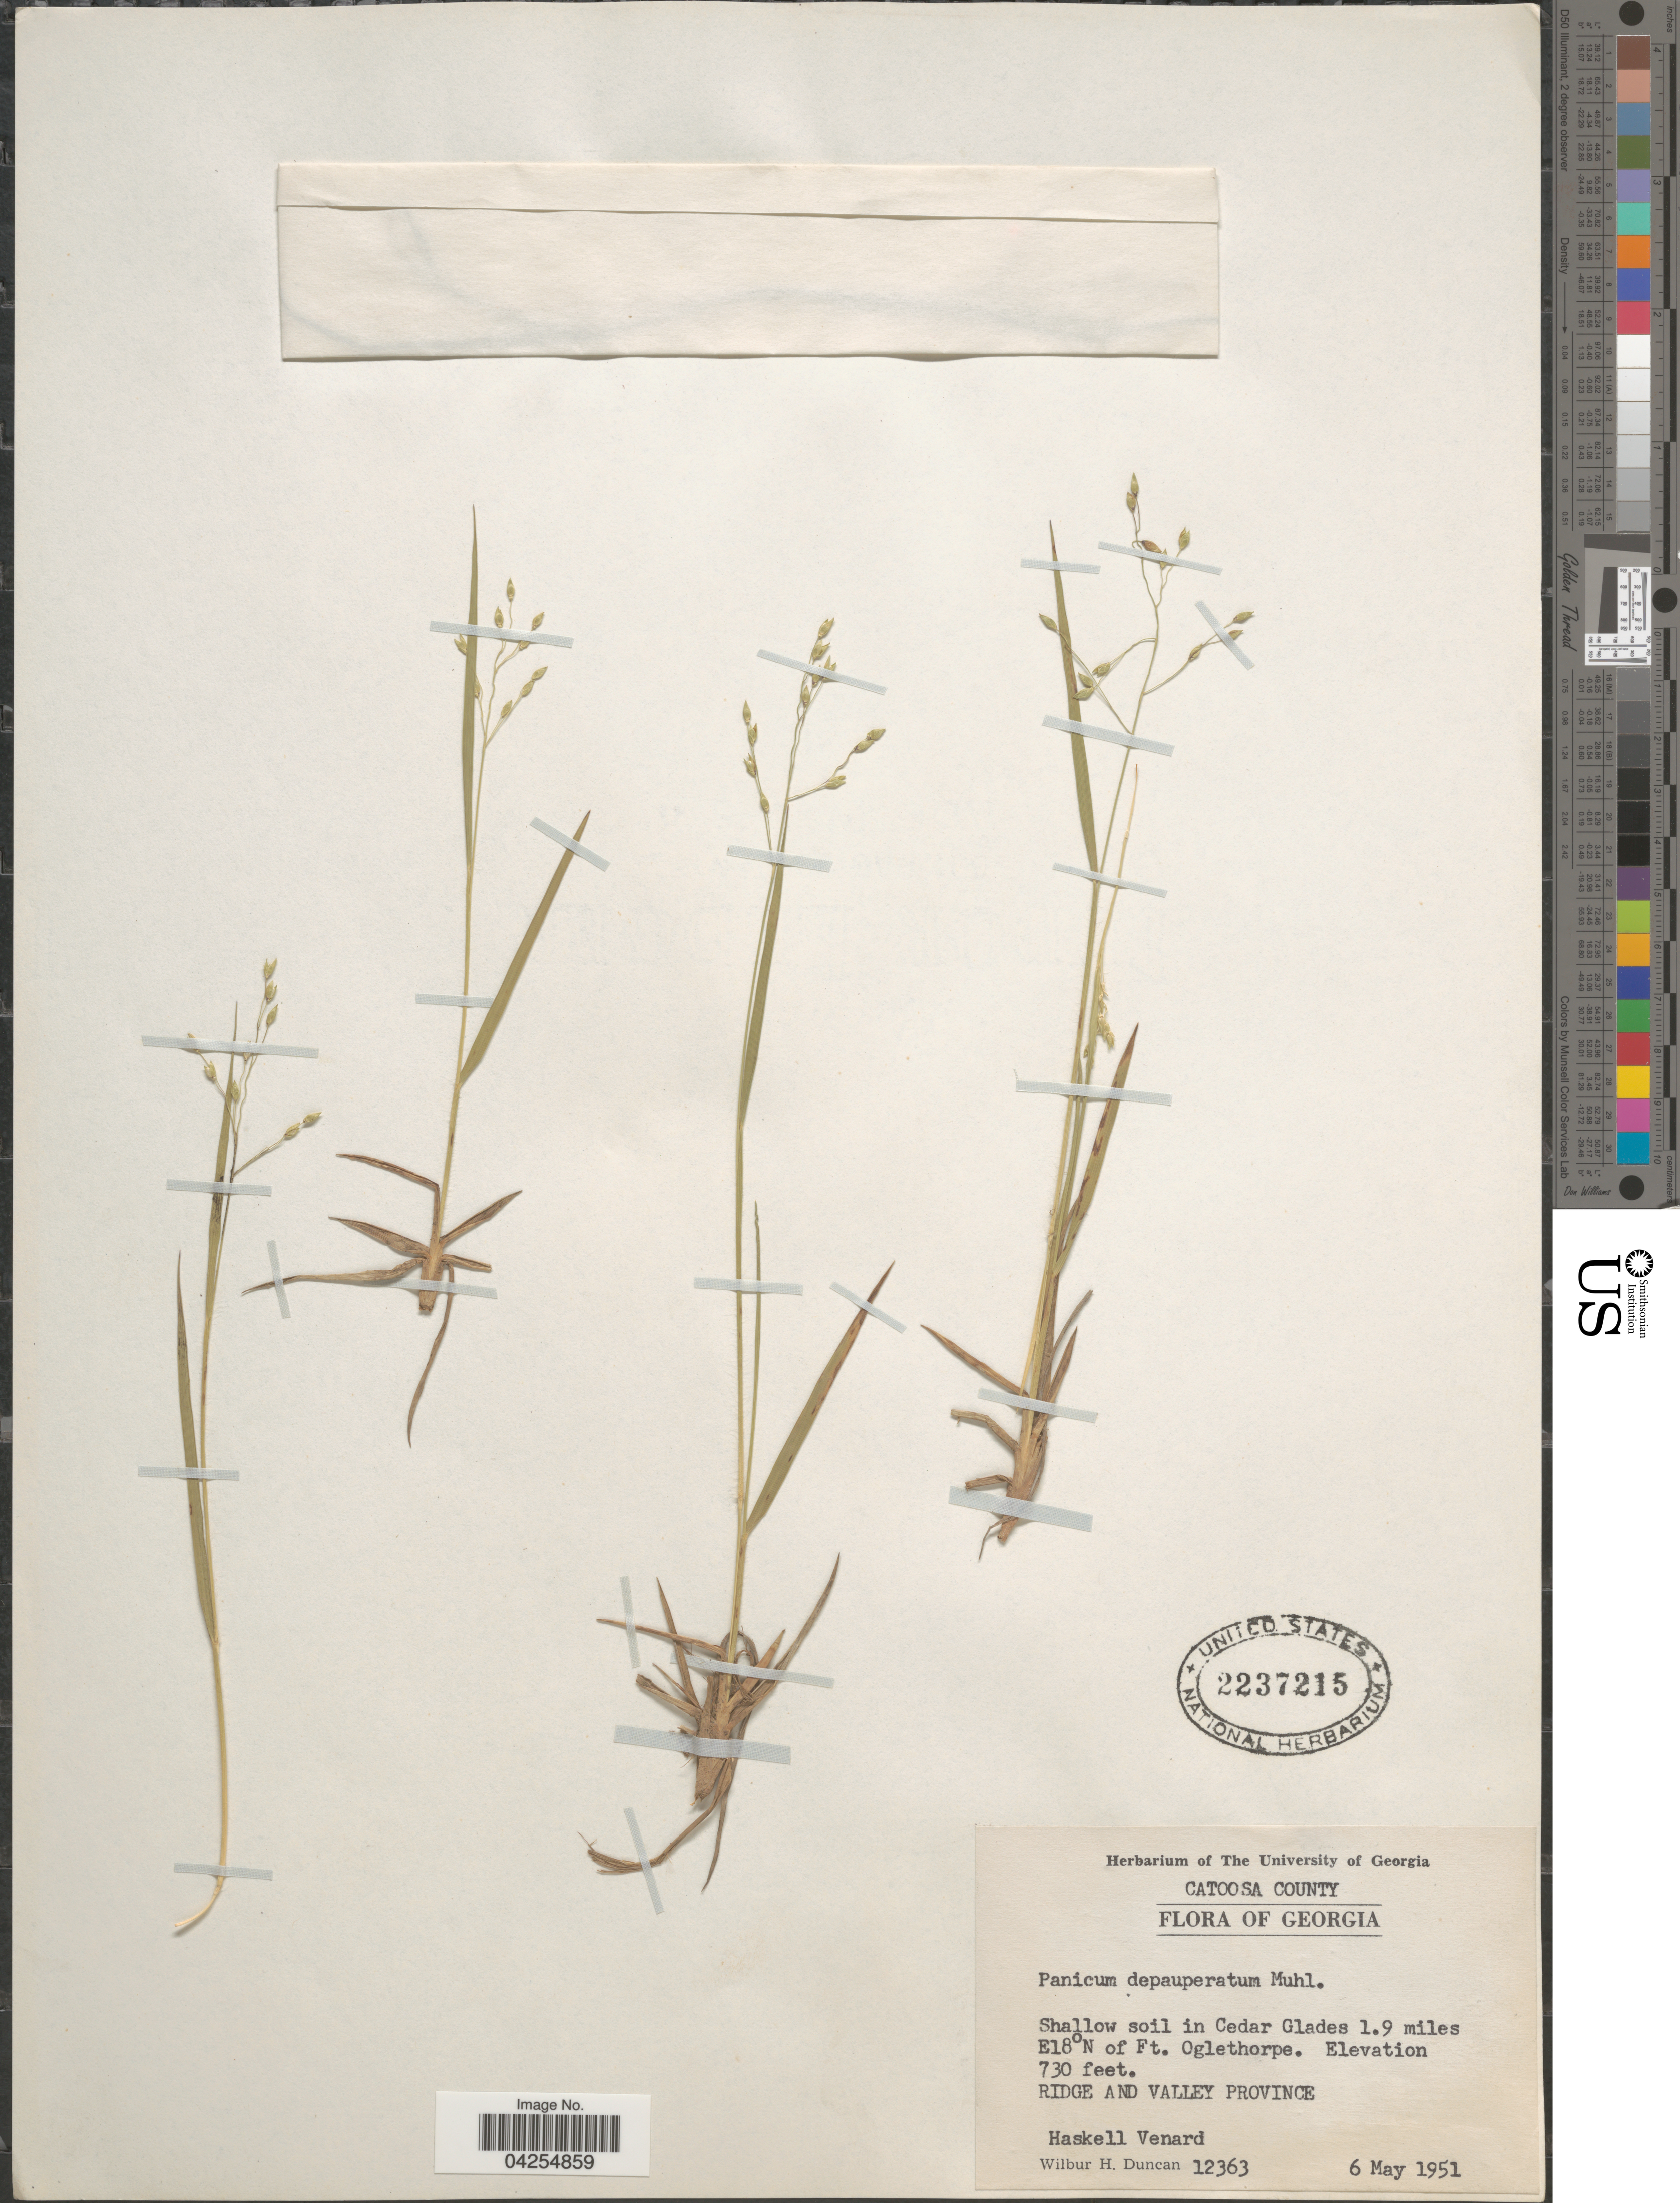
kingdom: Plantae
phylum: Tracheophyta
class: Liliopsida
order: Poales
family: Poaceae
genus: Dichanthelium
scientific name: Dichanthelium depauperatum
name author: (Muhl.) Gould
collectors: H. Venard & W. H. Duncan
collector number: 12363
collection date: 1951-05-06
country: United States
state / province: Georgia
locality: Catoosa County. In Cedar Glades 1.9 miles E18°N of Ft. Oglethorpe. Ridge and Valley Province.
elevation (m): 223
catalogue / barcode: US 2237215